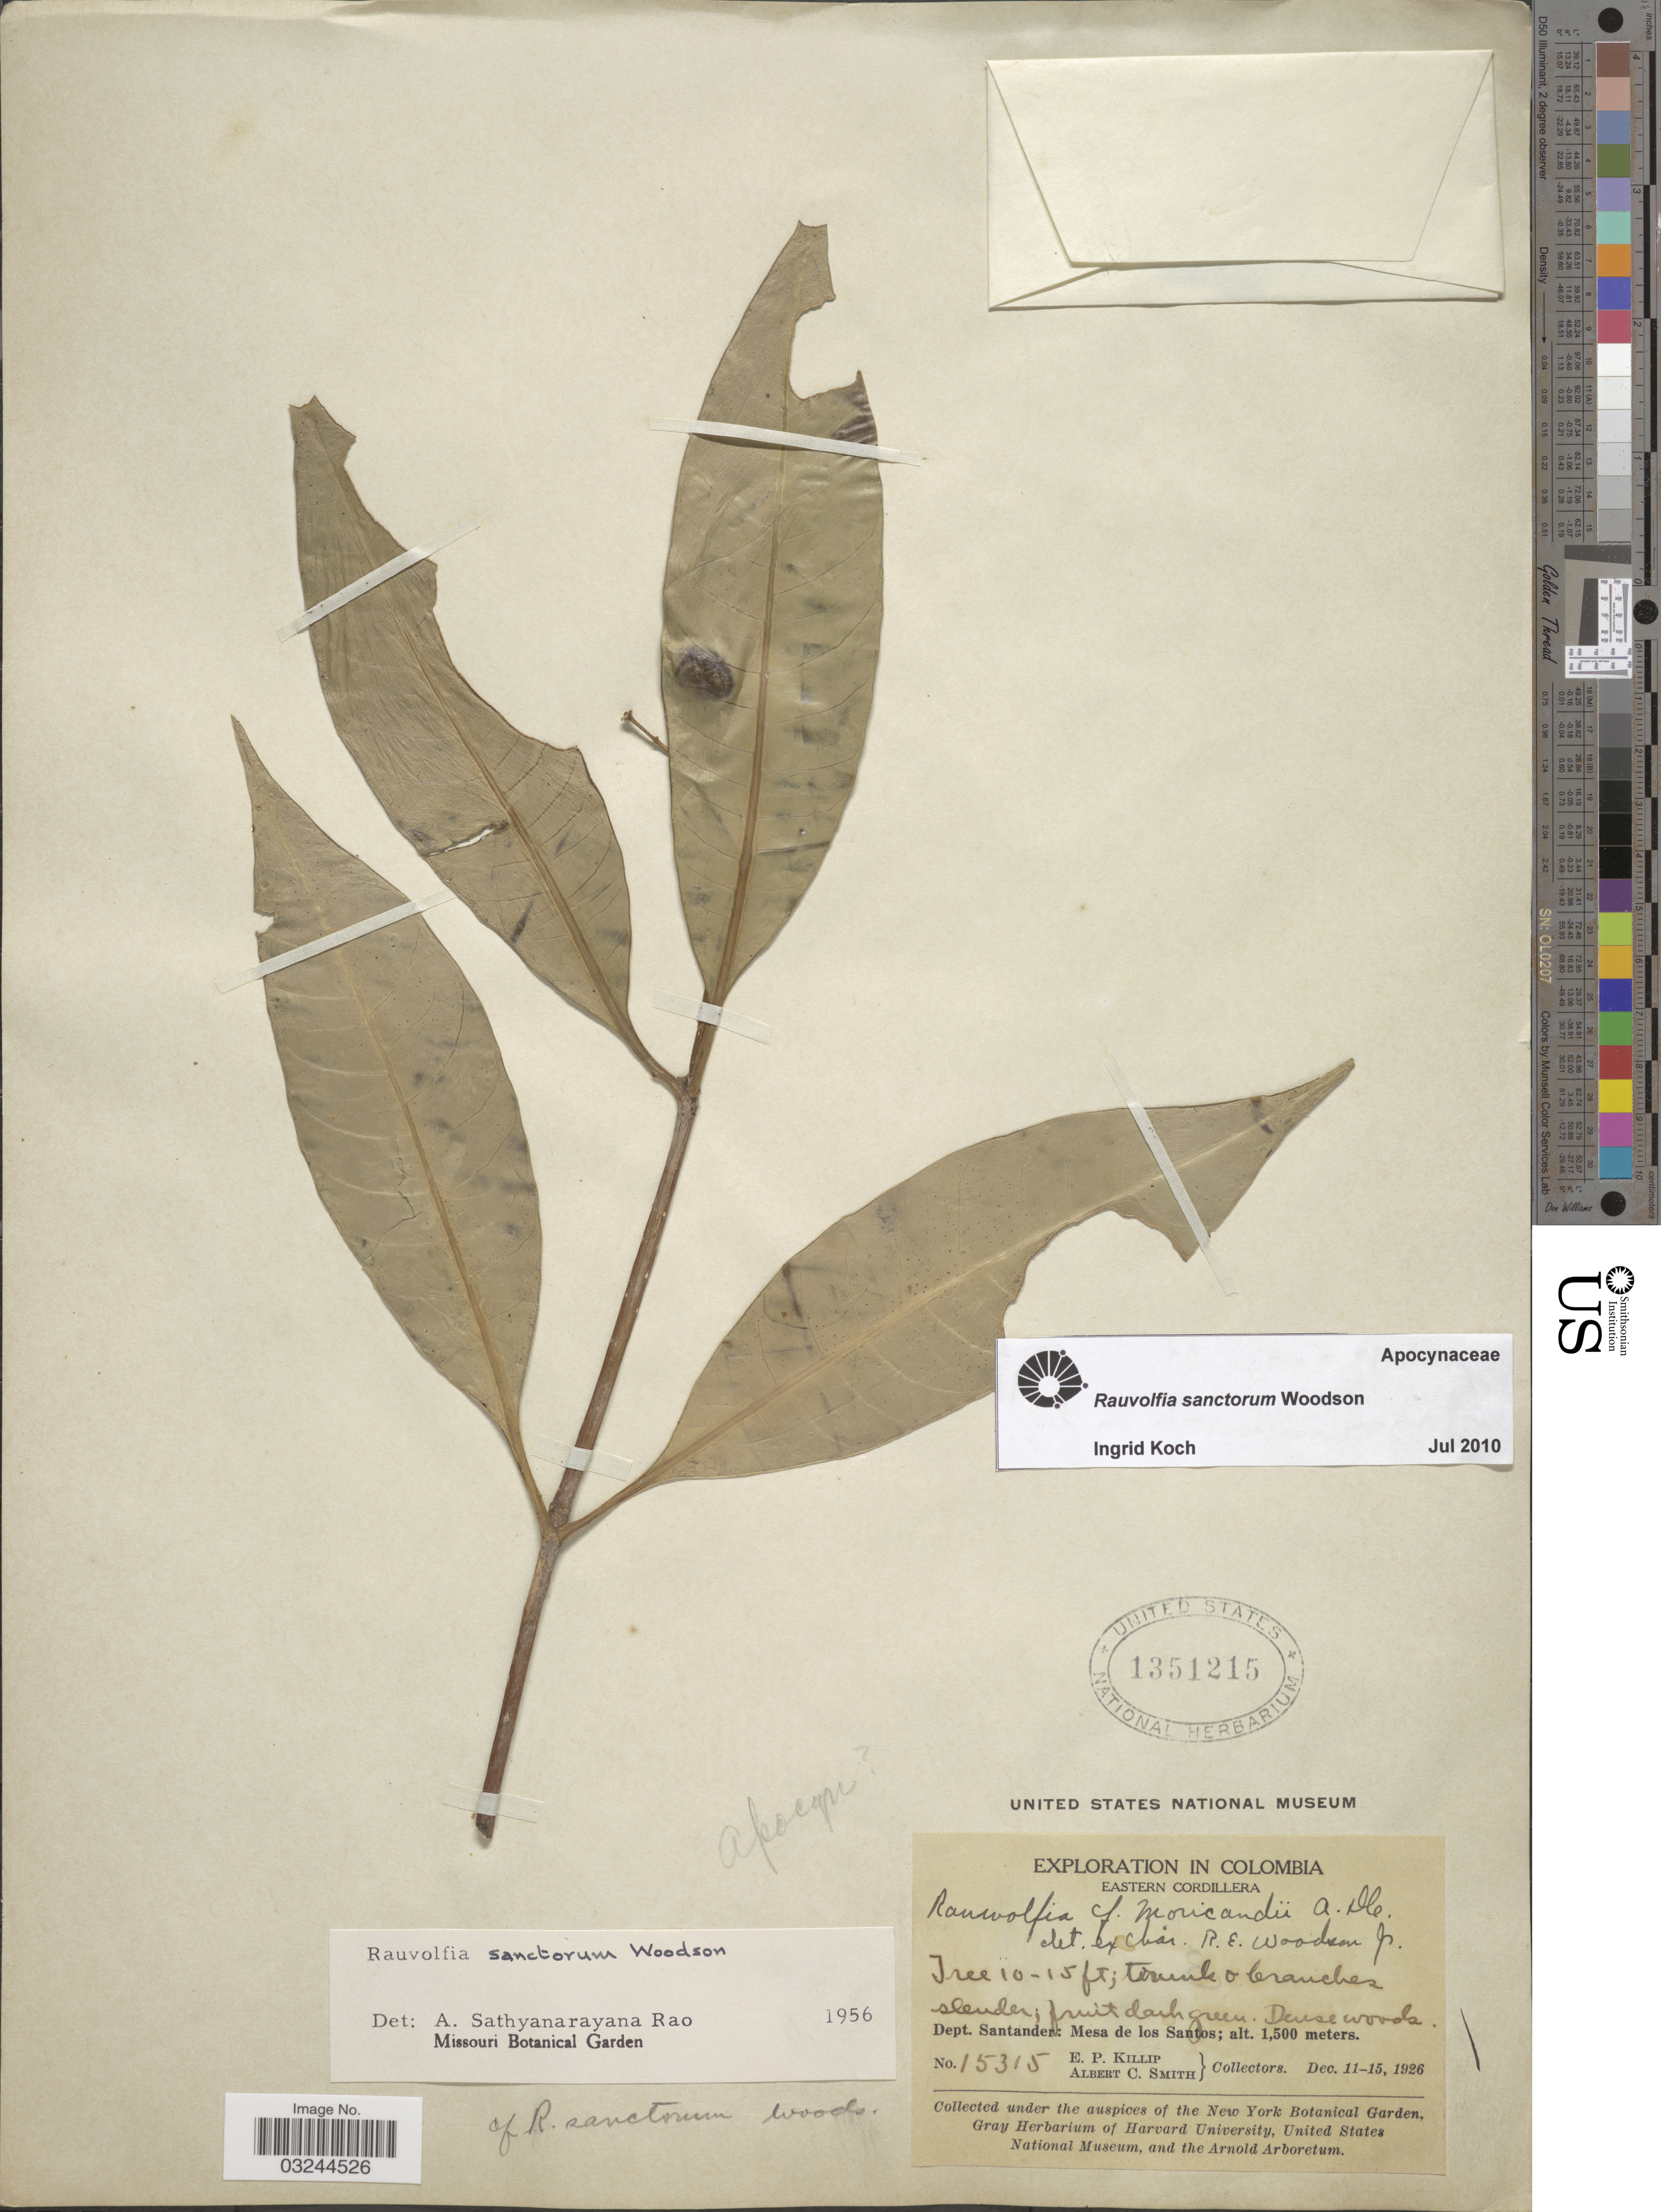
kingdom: Plantae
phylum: Tracheophyta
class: Magnoliopsida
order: Gentianales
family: Apocynaceae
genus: Rauvolfia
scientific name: Rauvolfia sanctorum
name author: Woodson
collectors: E. P. Killip & A. C. Smith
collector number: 15315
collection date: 1926-12-11/1926-12-15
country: Colombia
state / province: Santander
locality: Eastern Cordillera. Dept. Santander: Mesa de los Santos.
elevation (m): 1500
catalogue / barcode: US 1351215